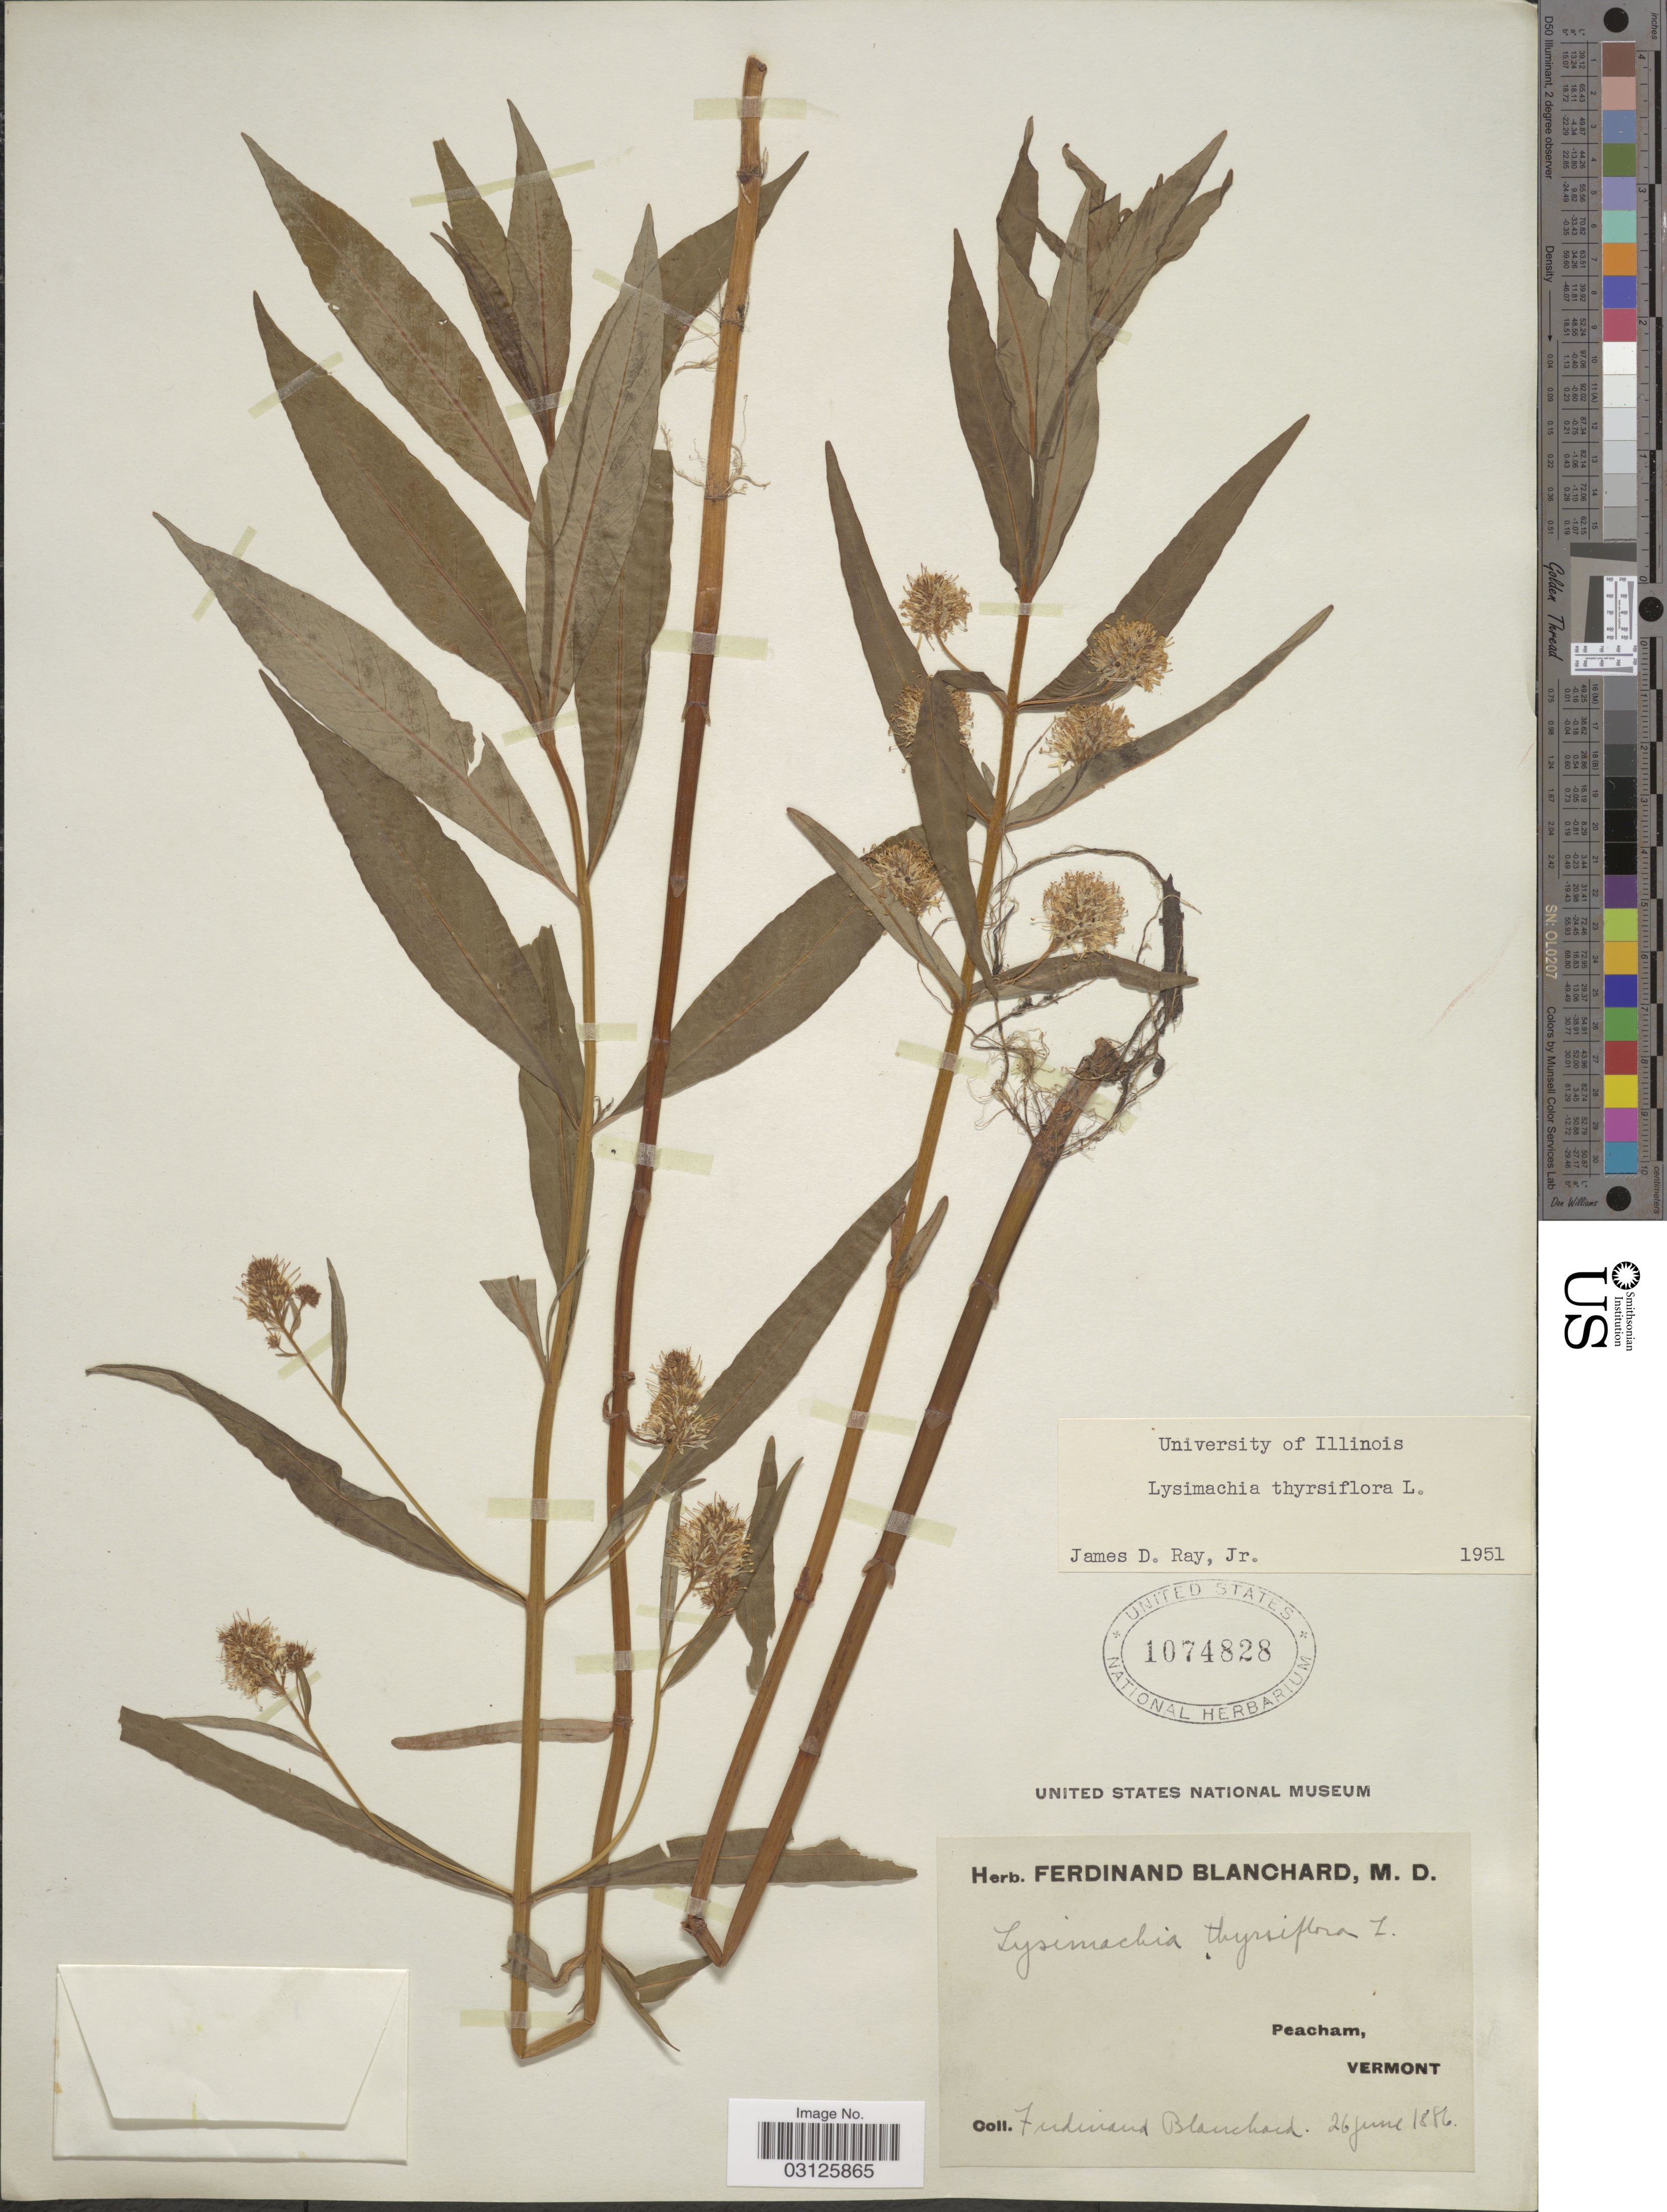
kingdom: Plantae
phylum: Tracheophyta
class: Magnoliopsida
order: Ericales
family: Primulaceae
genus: Lysimachia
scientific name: Lysimachia thyrsiflora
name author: L.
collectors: F. Blanchard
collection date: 1886-06-26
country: United States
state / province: Vermont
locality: Peacham.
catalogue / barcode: US 1074828